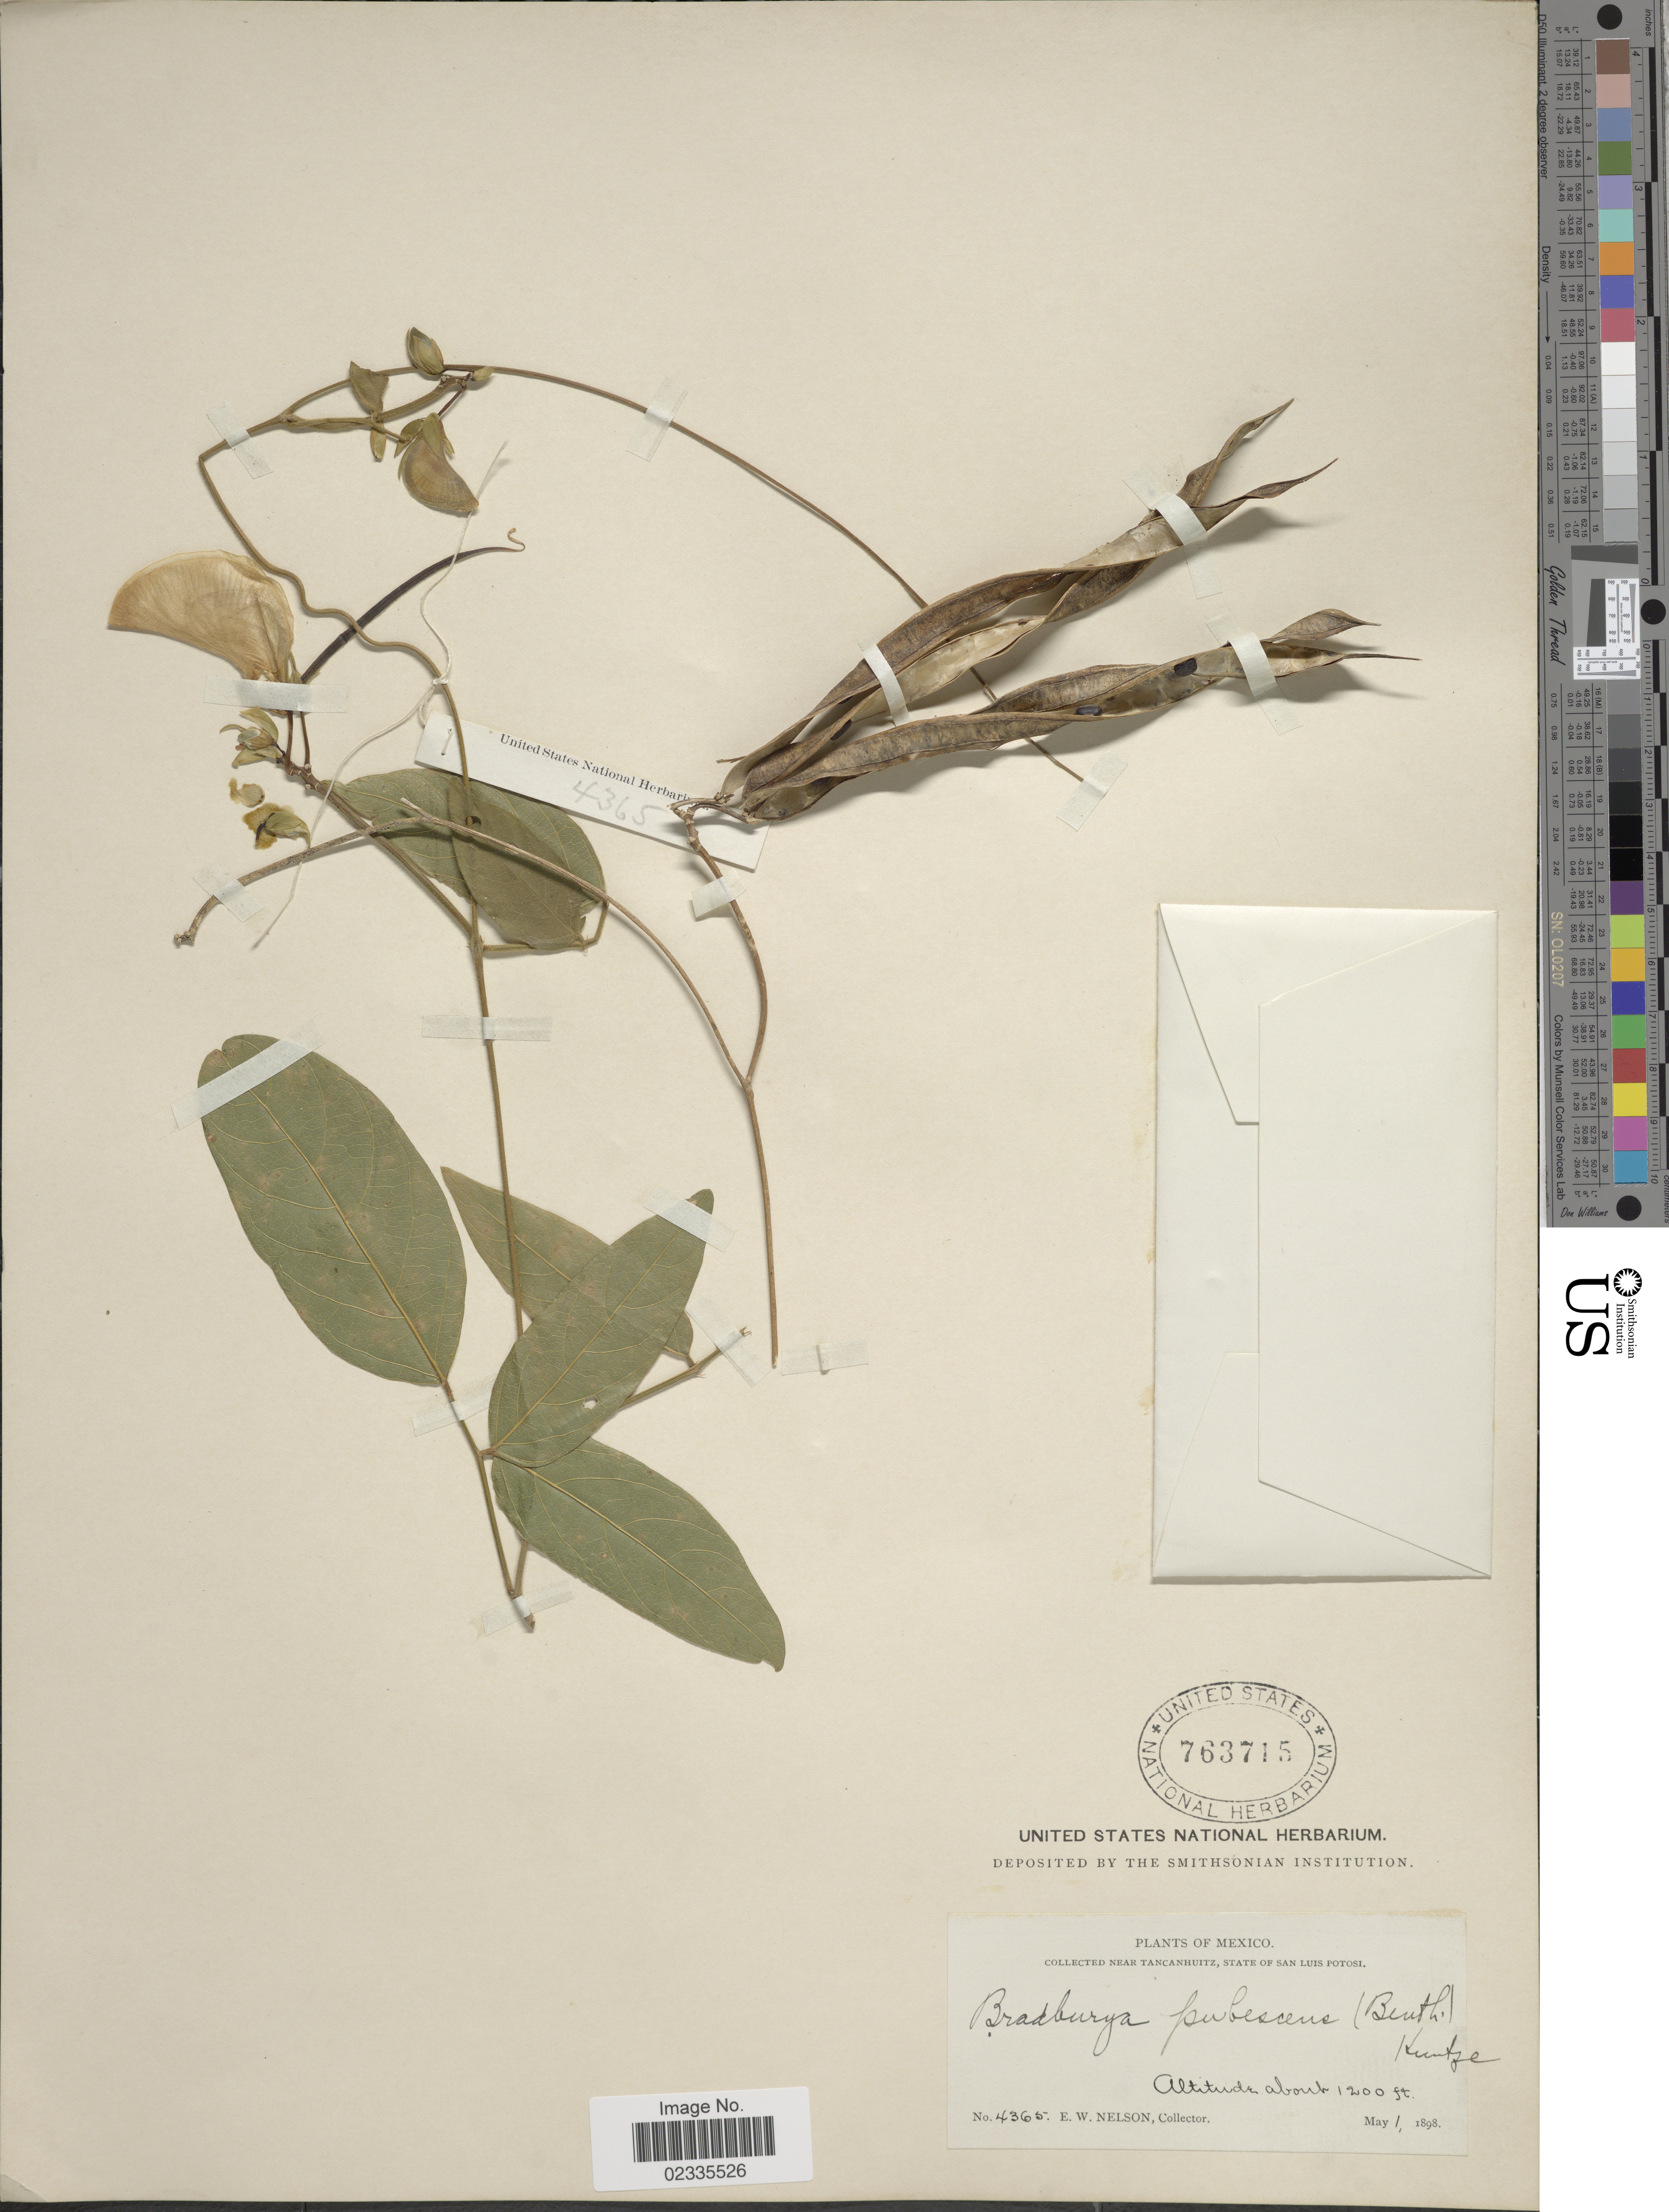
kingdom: Plantae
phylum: Tracheophyta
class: Magnoliopsida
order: Fabales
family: Fabaceae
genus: Centrosema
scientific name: Centrosema pubescens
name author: Benth.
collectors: E. W. Nelson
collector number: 4365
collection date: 1898-05-01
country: Mexico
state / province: San Luis Potosí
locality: Near Tancanhuitz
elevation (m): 366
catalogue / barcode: US 763715